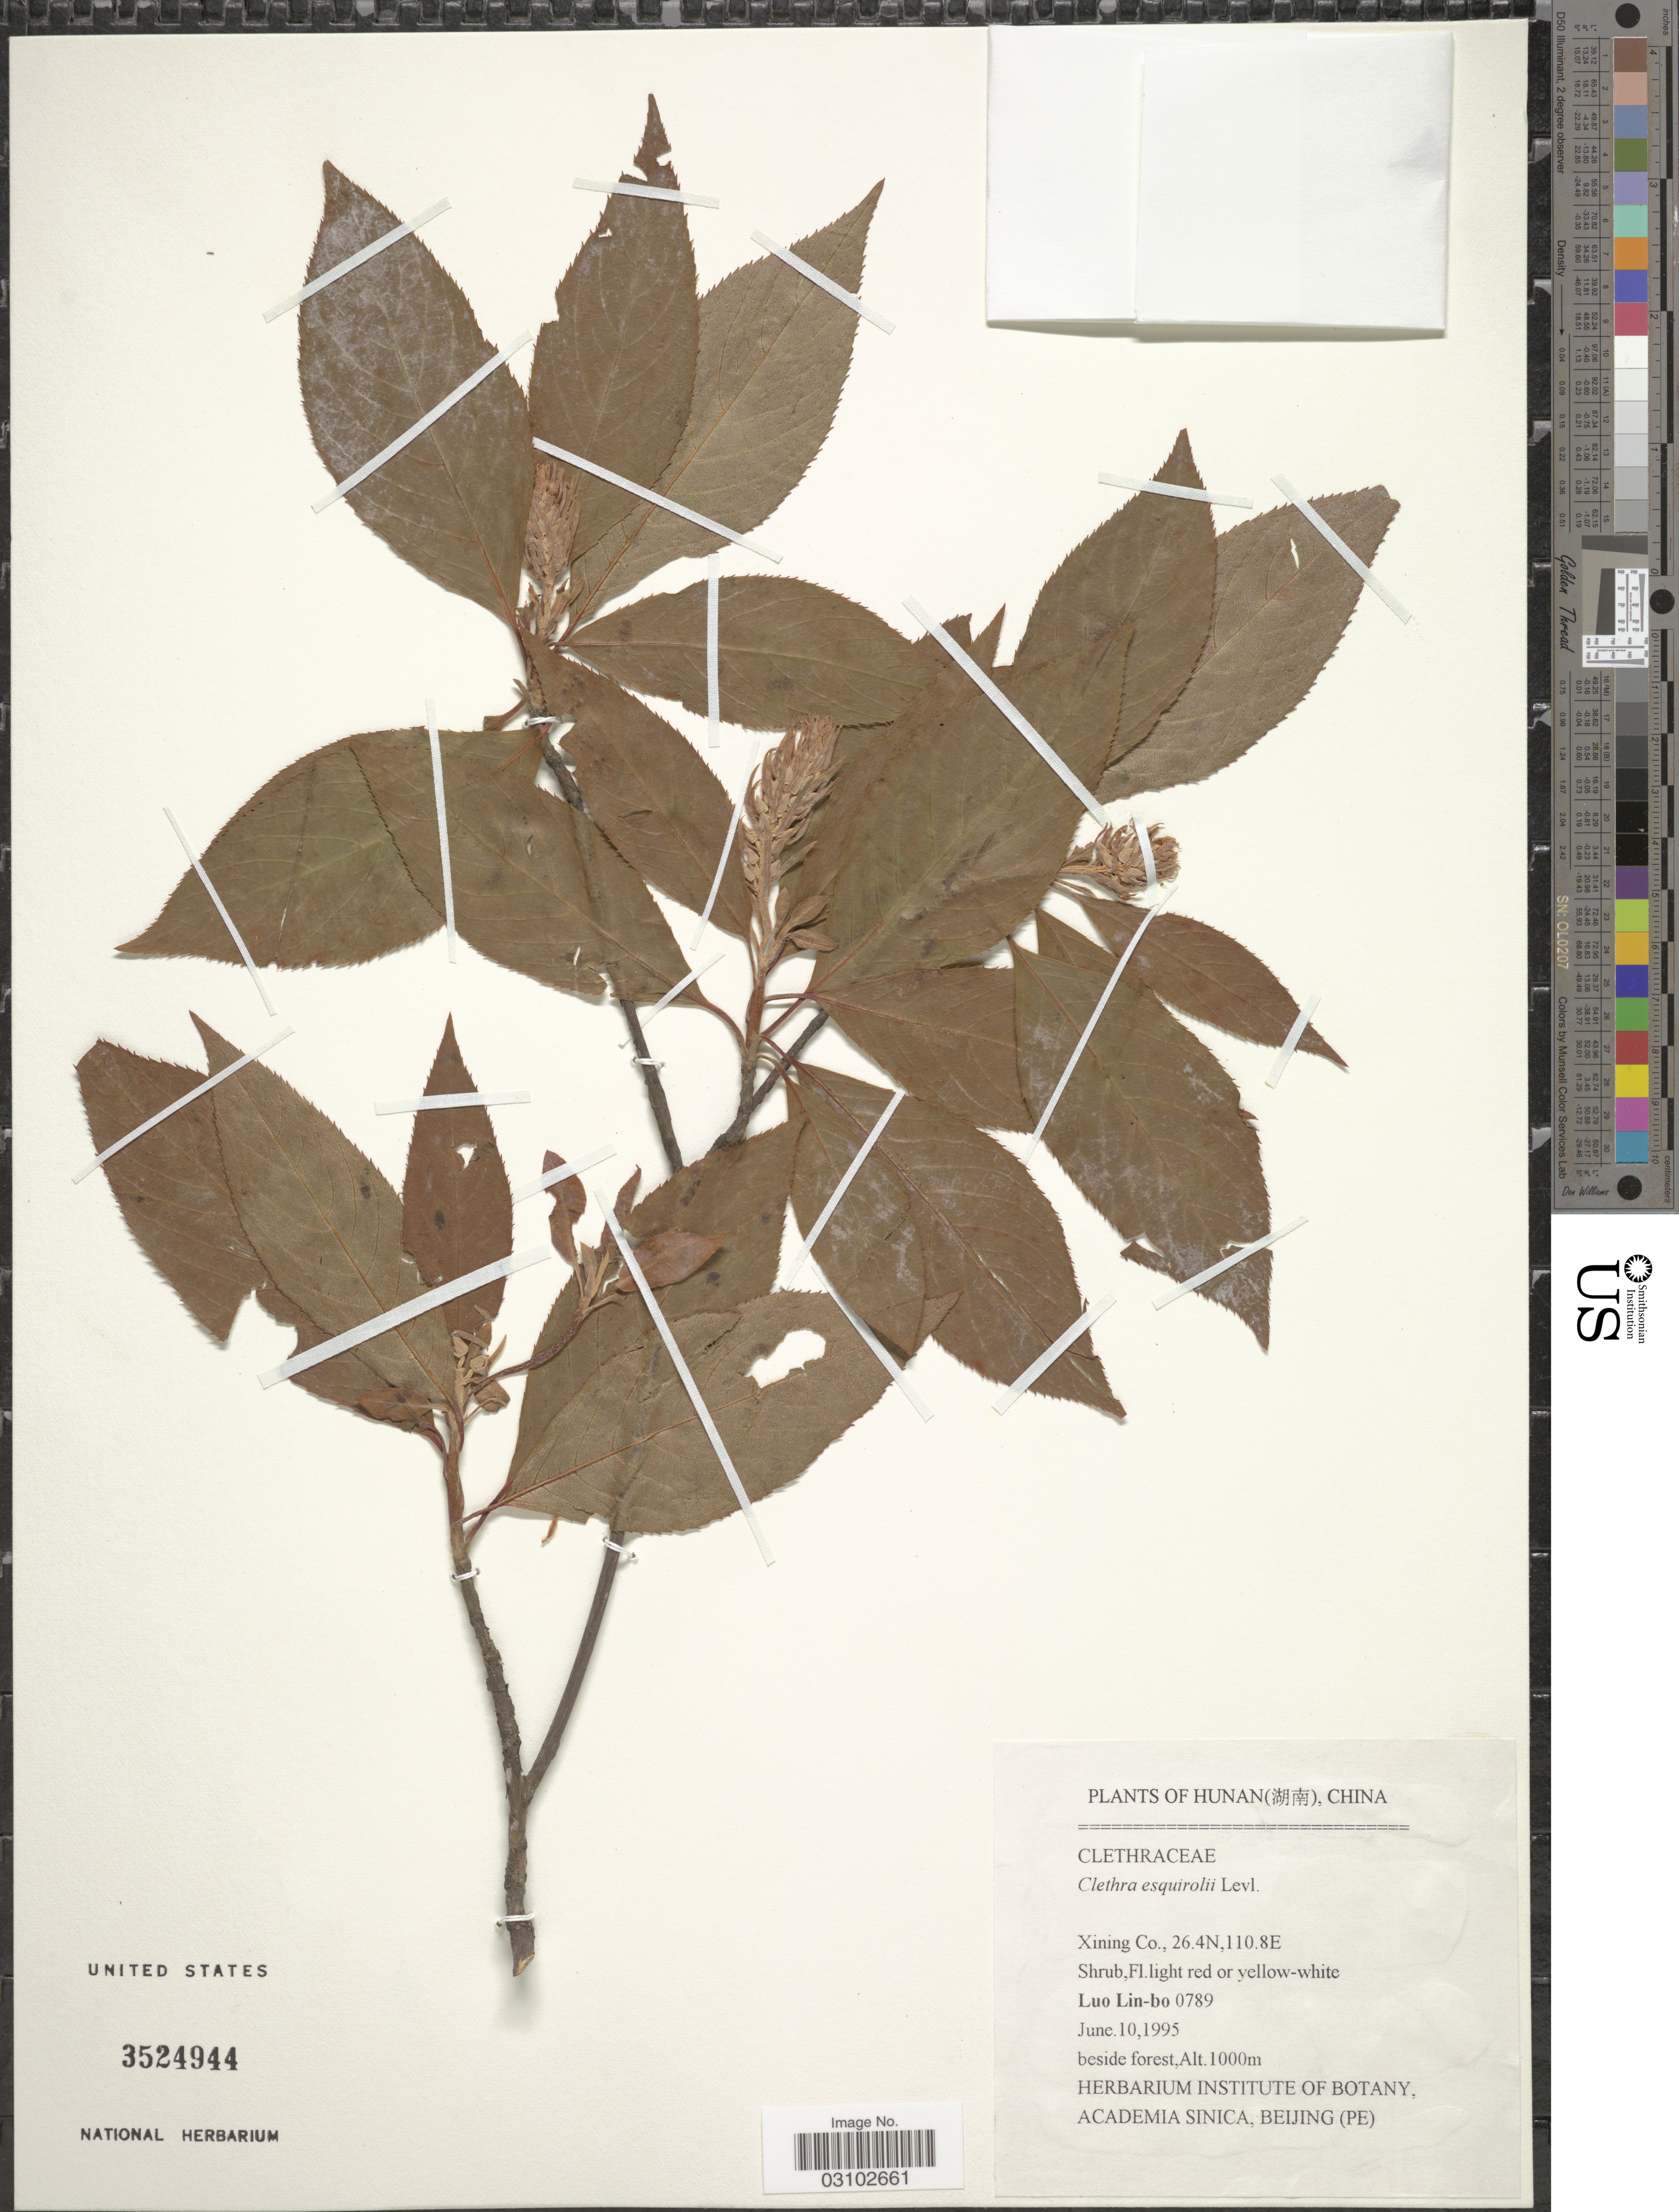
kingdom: Plantae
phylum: Tracheophyta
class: Magnoliopsida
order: Ericales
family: Clethraceae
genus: Clethra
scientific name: Clethra esquirolii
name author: H. Lév.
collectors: L. Lin-bo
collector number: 0789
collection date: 1995-06-10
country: China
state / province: Hunan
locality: Xining Co.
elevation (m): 1000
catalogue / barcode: US 3524944